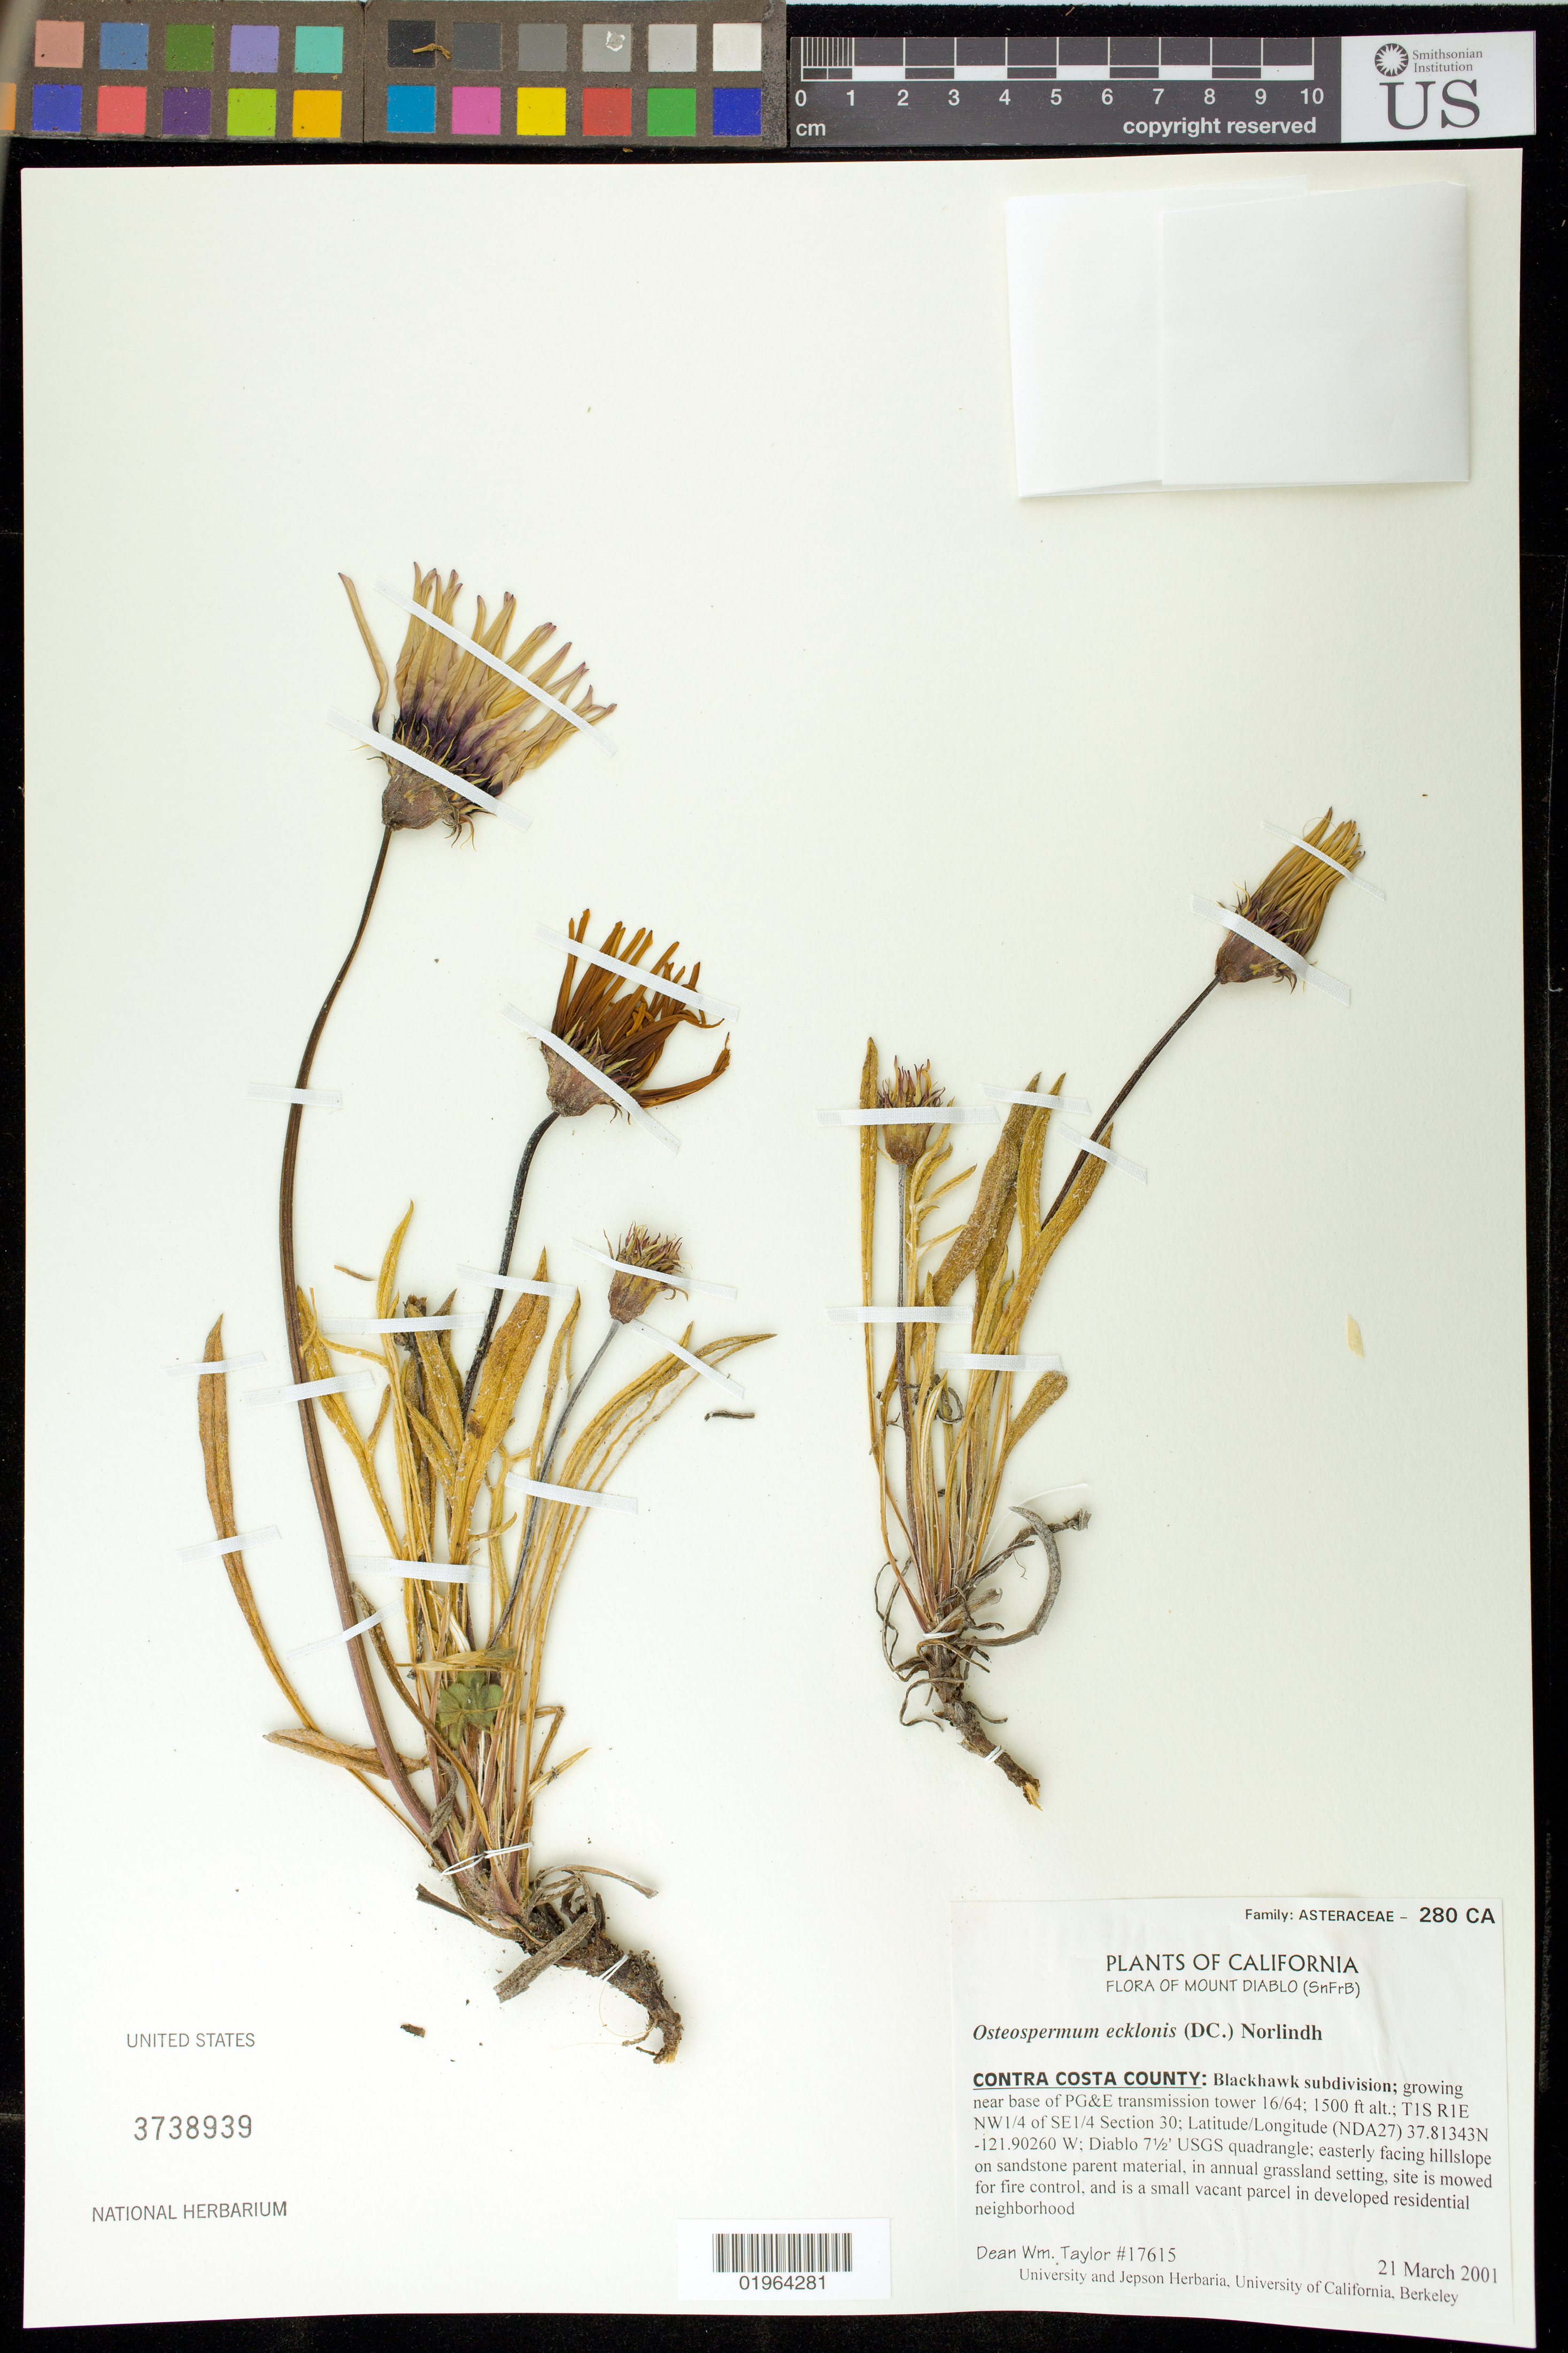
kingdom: Plantae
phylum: Tracheophyta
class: Magnoliopsida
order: Asterales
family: Asteraceae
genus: Osteospermum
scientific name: Osteospermum ecklonis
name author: (DC.) Norl.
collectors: D. W. Taylor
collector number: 17615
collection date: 2001-03-21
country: United States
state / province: California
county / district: Contra Costa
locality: Blackhawk subdivision, near base of PG&E transmission tower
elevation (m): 457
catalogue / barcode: US 3738939